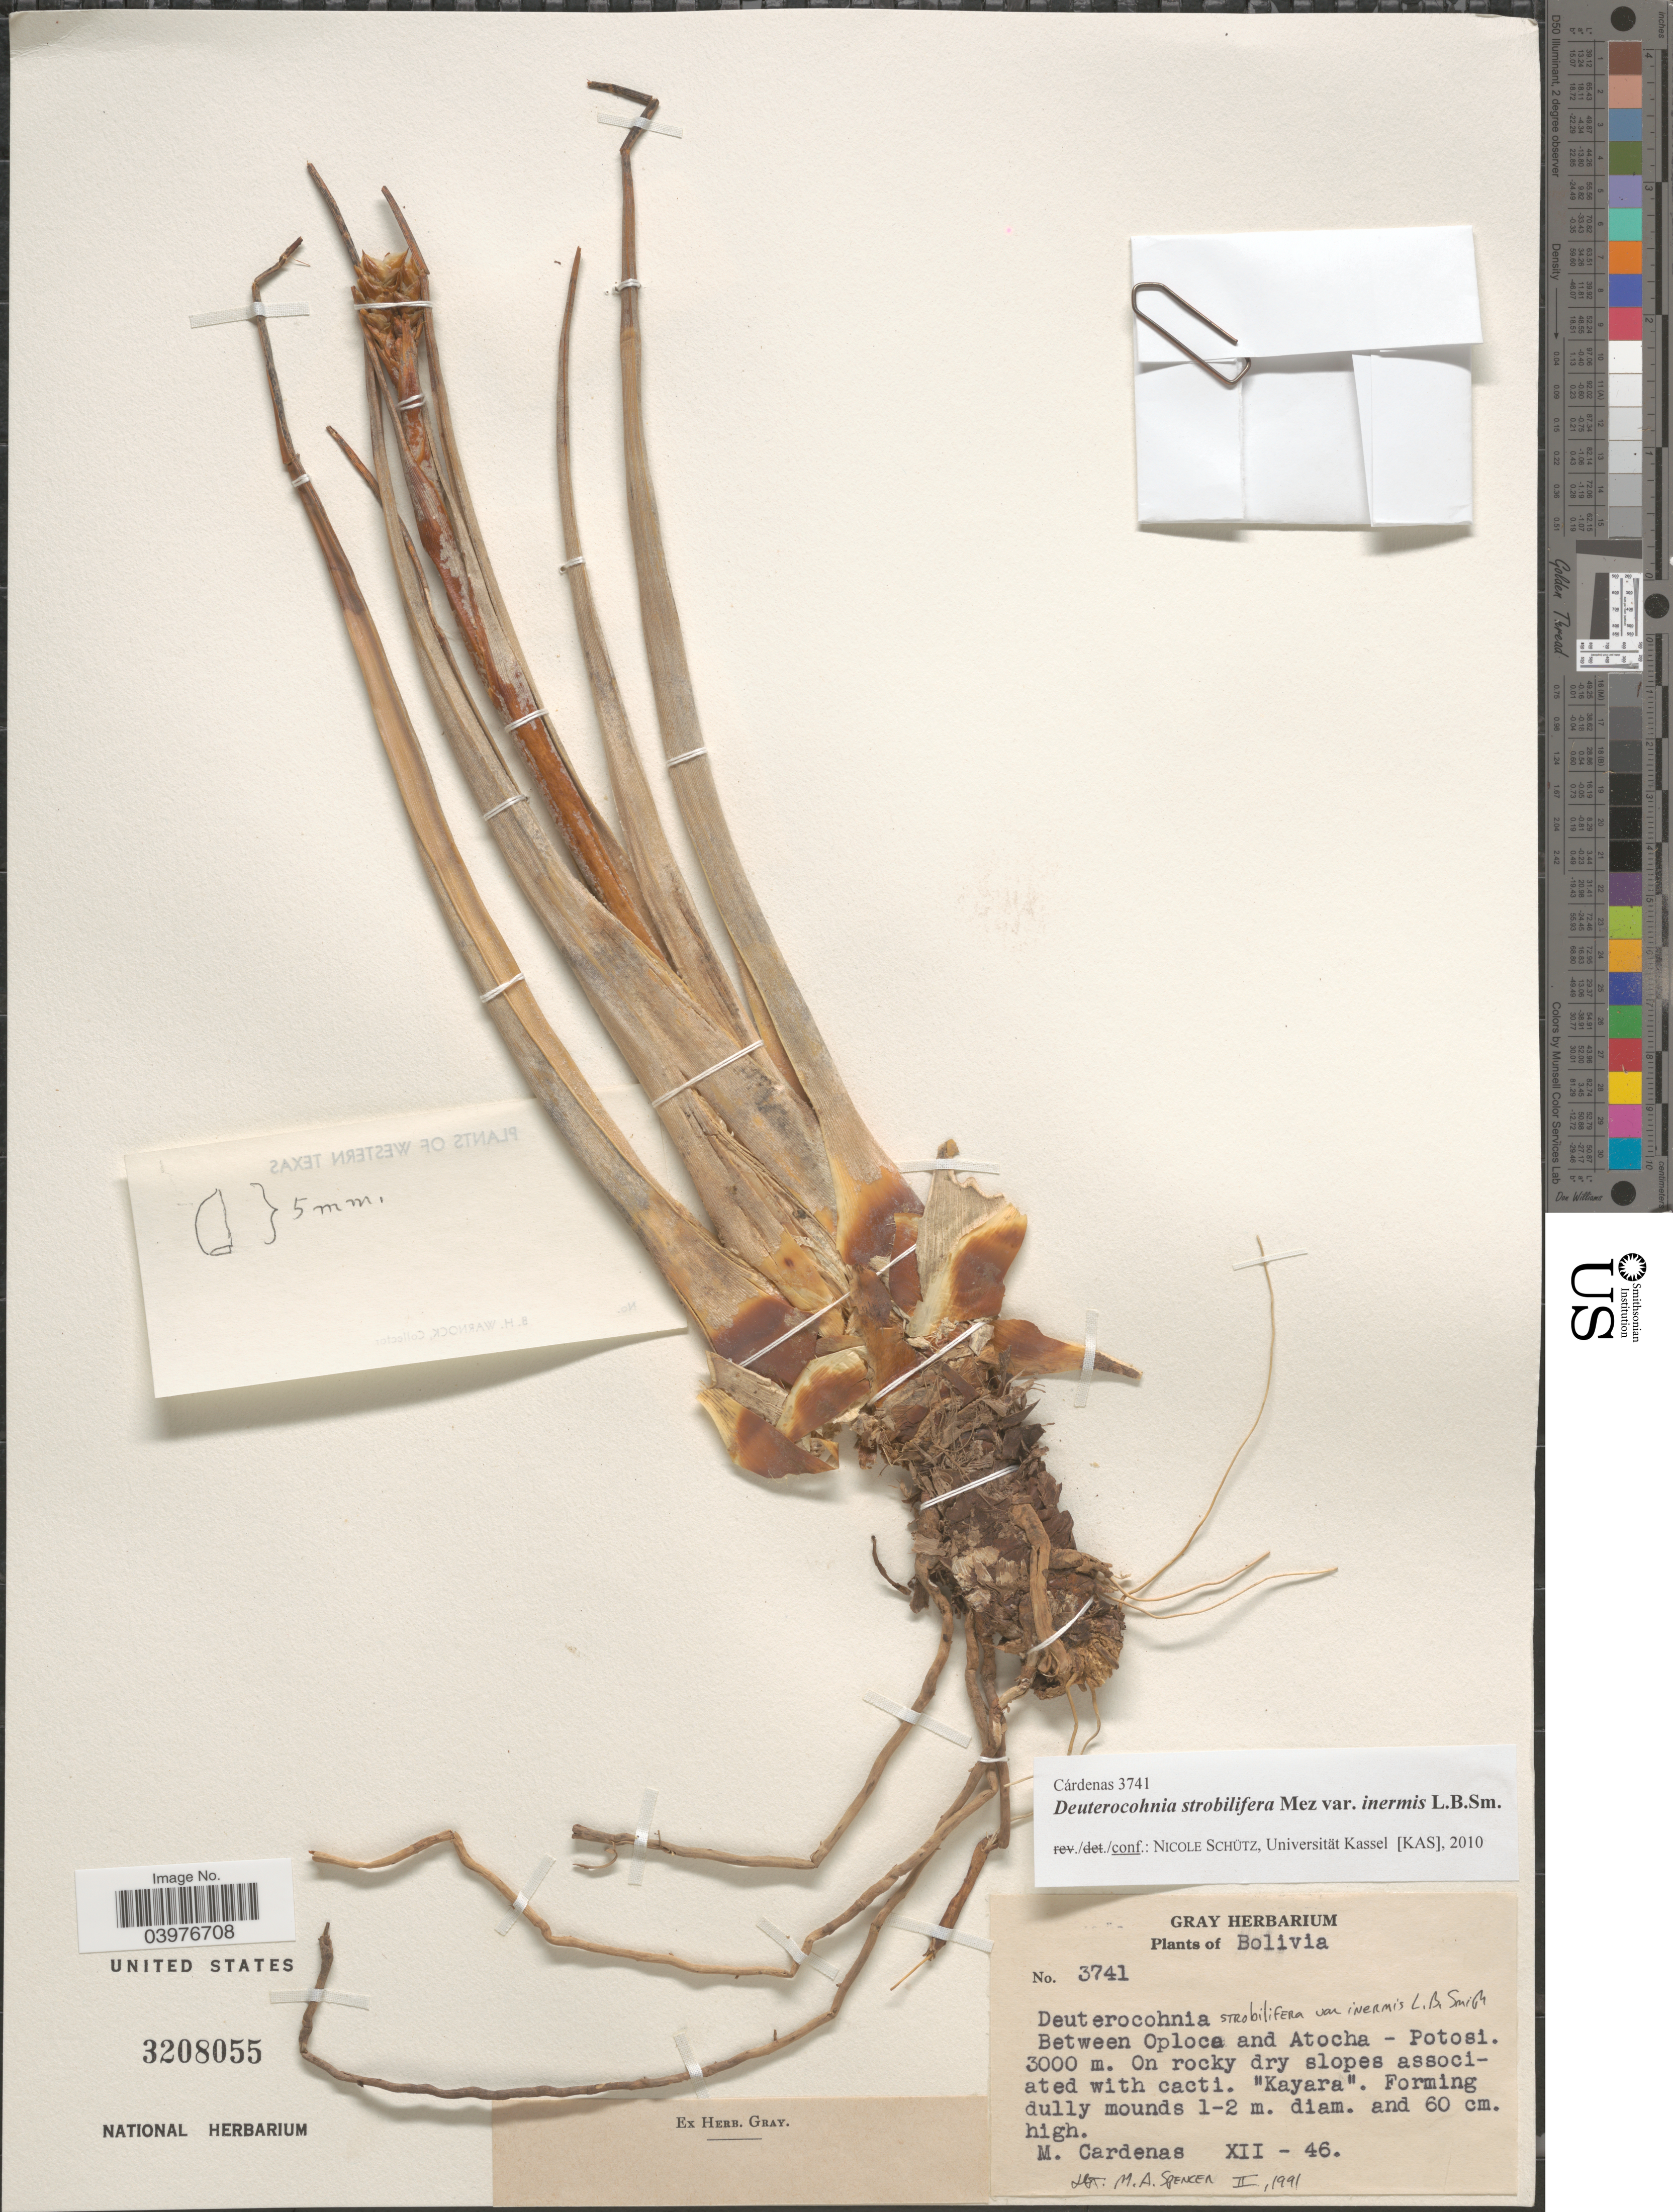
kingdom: Plantae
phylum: Tracheophyta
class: Liliopsida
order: Poales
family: Bromeliaceae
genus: Deuterocohnia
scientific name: Deuterocohnia strobilifera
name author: Mez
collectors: M. Cárdenas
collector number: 3741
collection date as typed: Transcribed d/m/y: /12/46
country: Bolivia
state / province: Potosi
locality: Between Oploca and Atocha.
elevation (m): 3000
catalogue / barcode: US 3208055